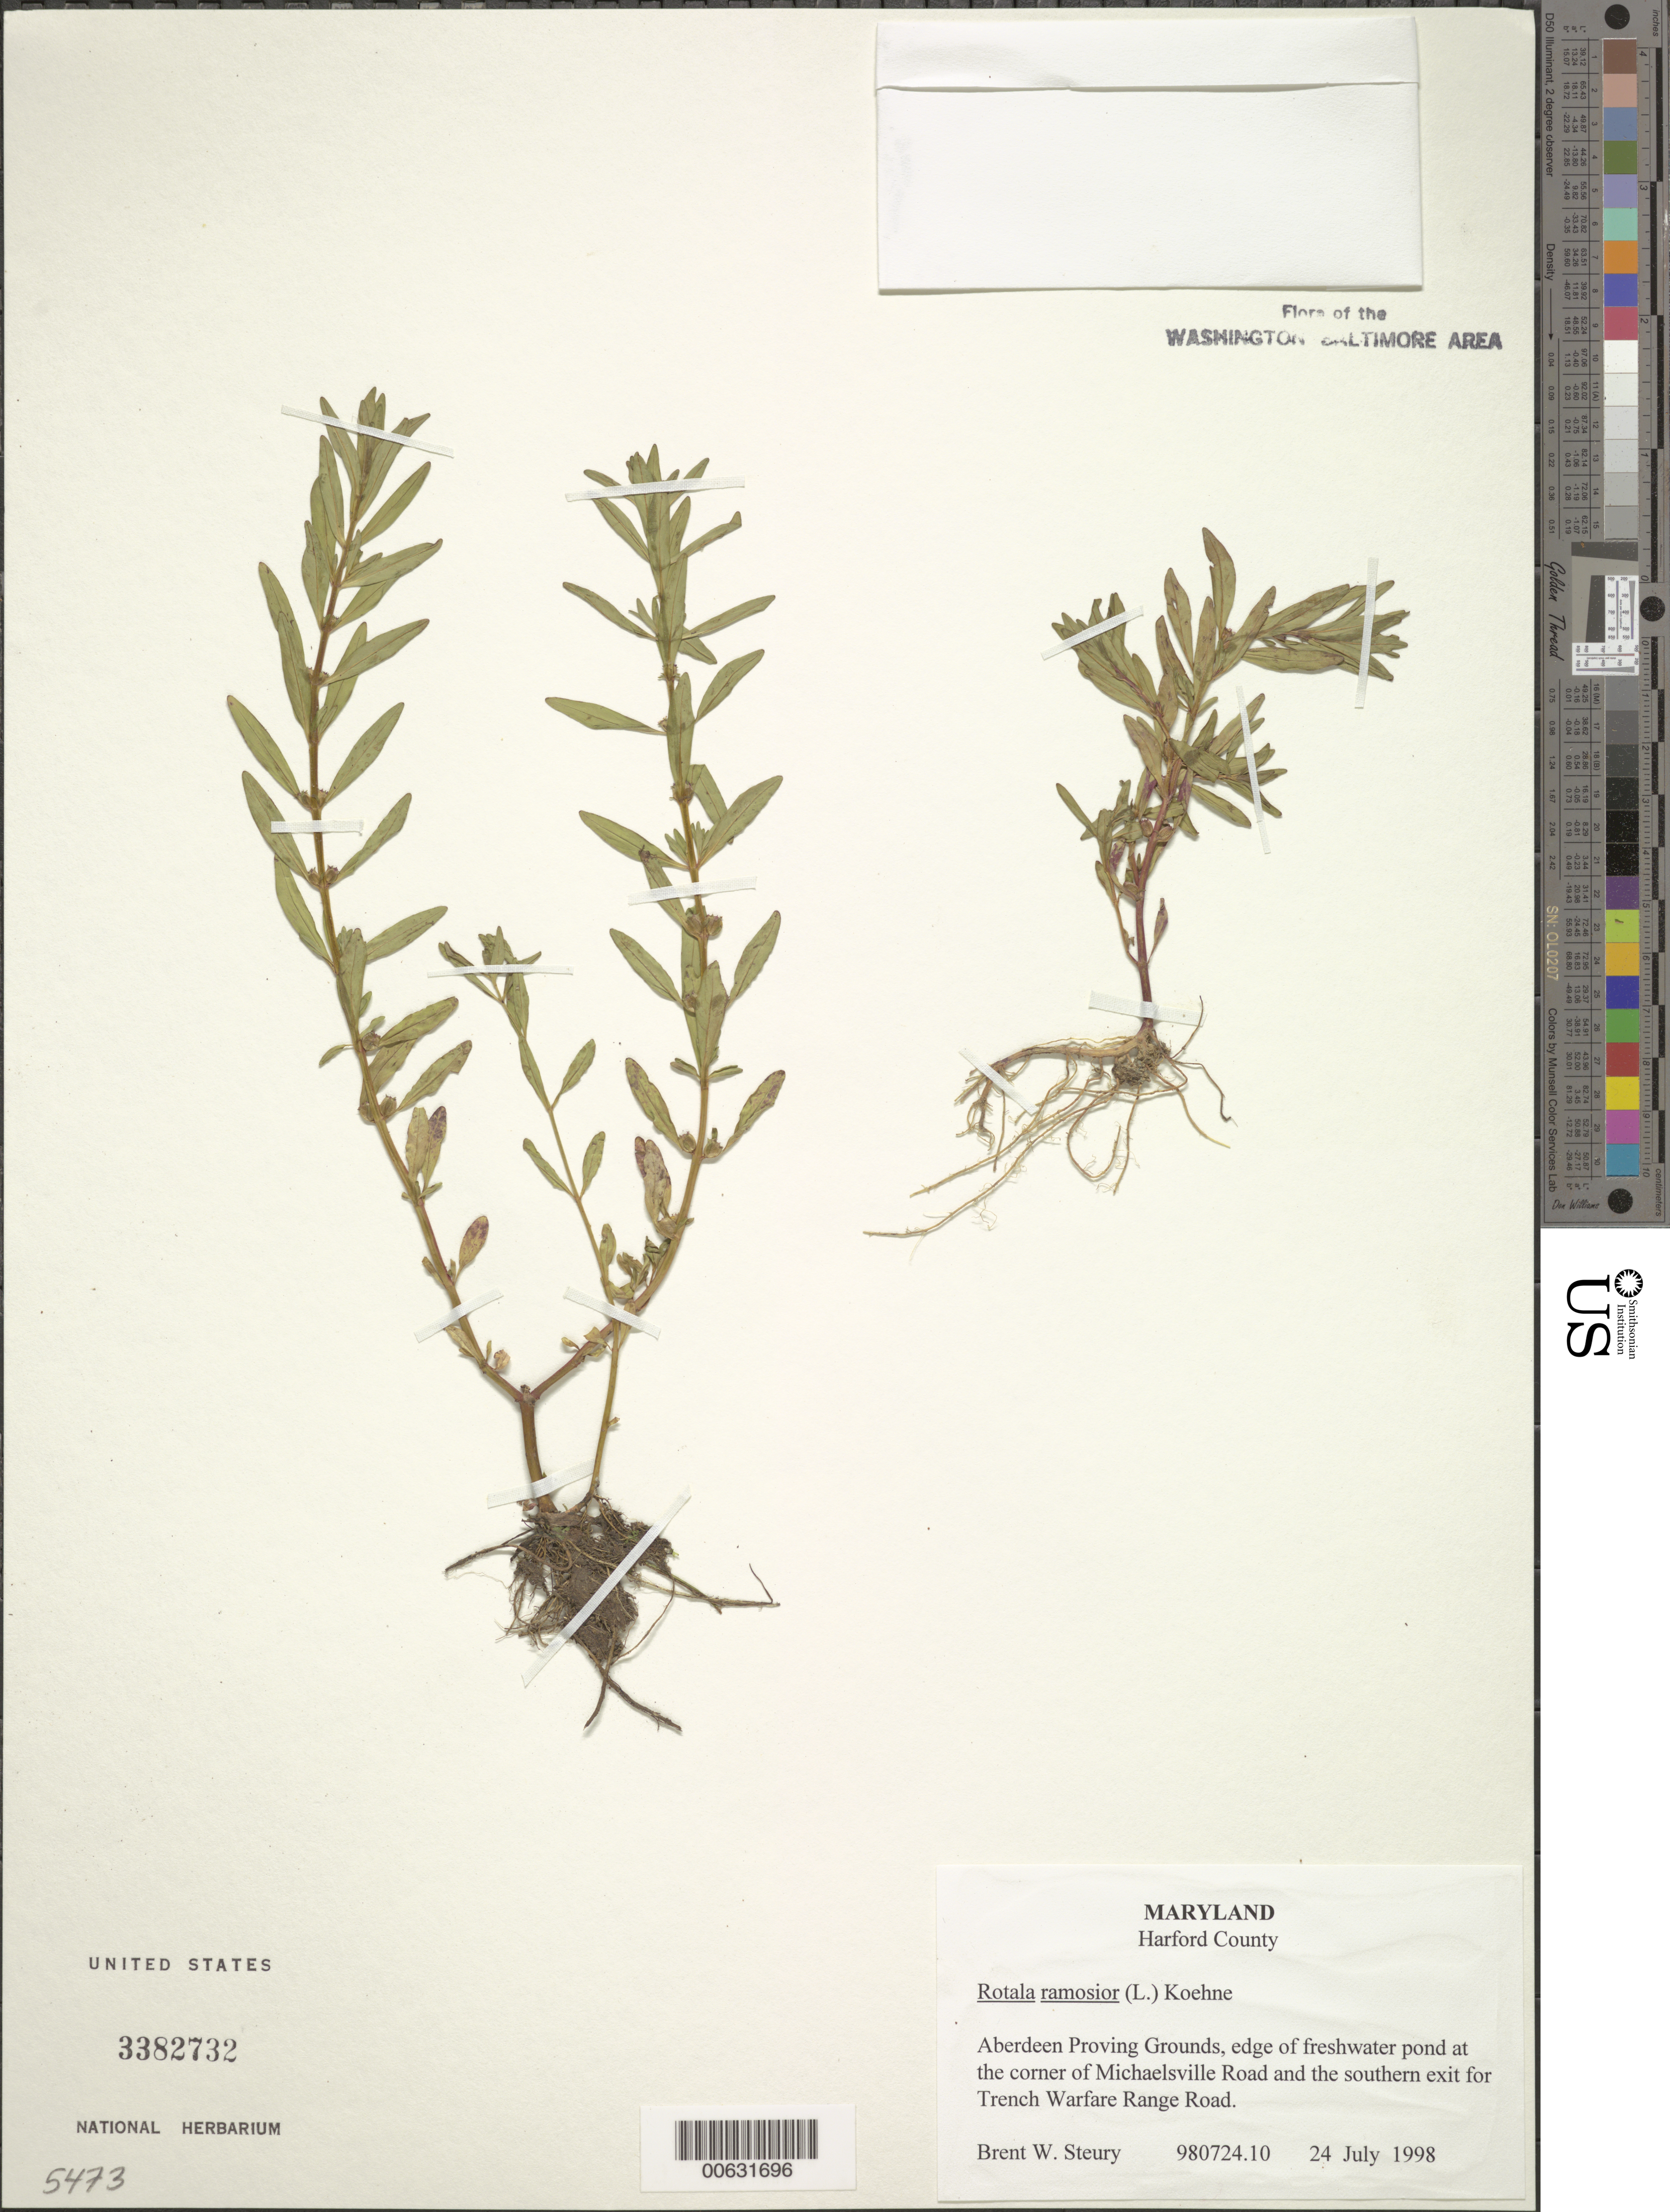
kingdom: Plantae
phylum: Tracheophyta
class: Magnoliopsida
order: Myrtales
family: Lythraceae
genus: Rotala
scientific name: Rotala ramosior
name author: (L.) Koehne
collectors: B. Steury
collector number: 980724.10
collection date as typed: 24 Jul 1998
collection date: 1998-07-24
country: United States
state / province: Maryland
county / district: Harford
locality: Aberdeen Proving Grounds, corner of Michaelsville Road and the southern exit for Trench Warfare Range Road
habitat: Edge of freshwater pond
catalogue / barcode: US 3382732